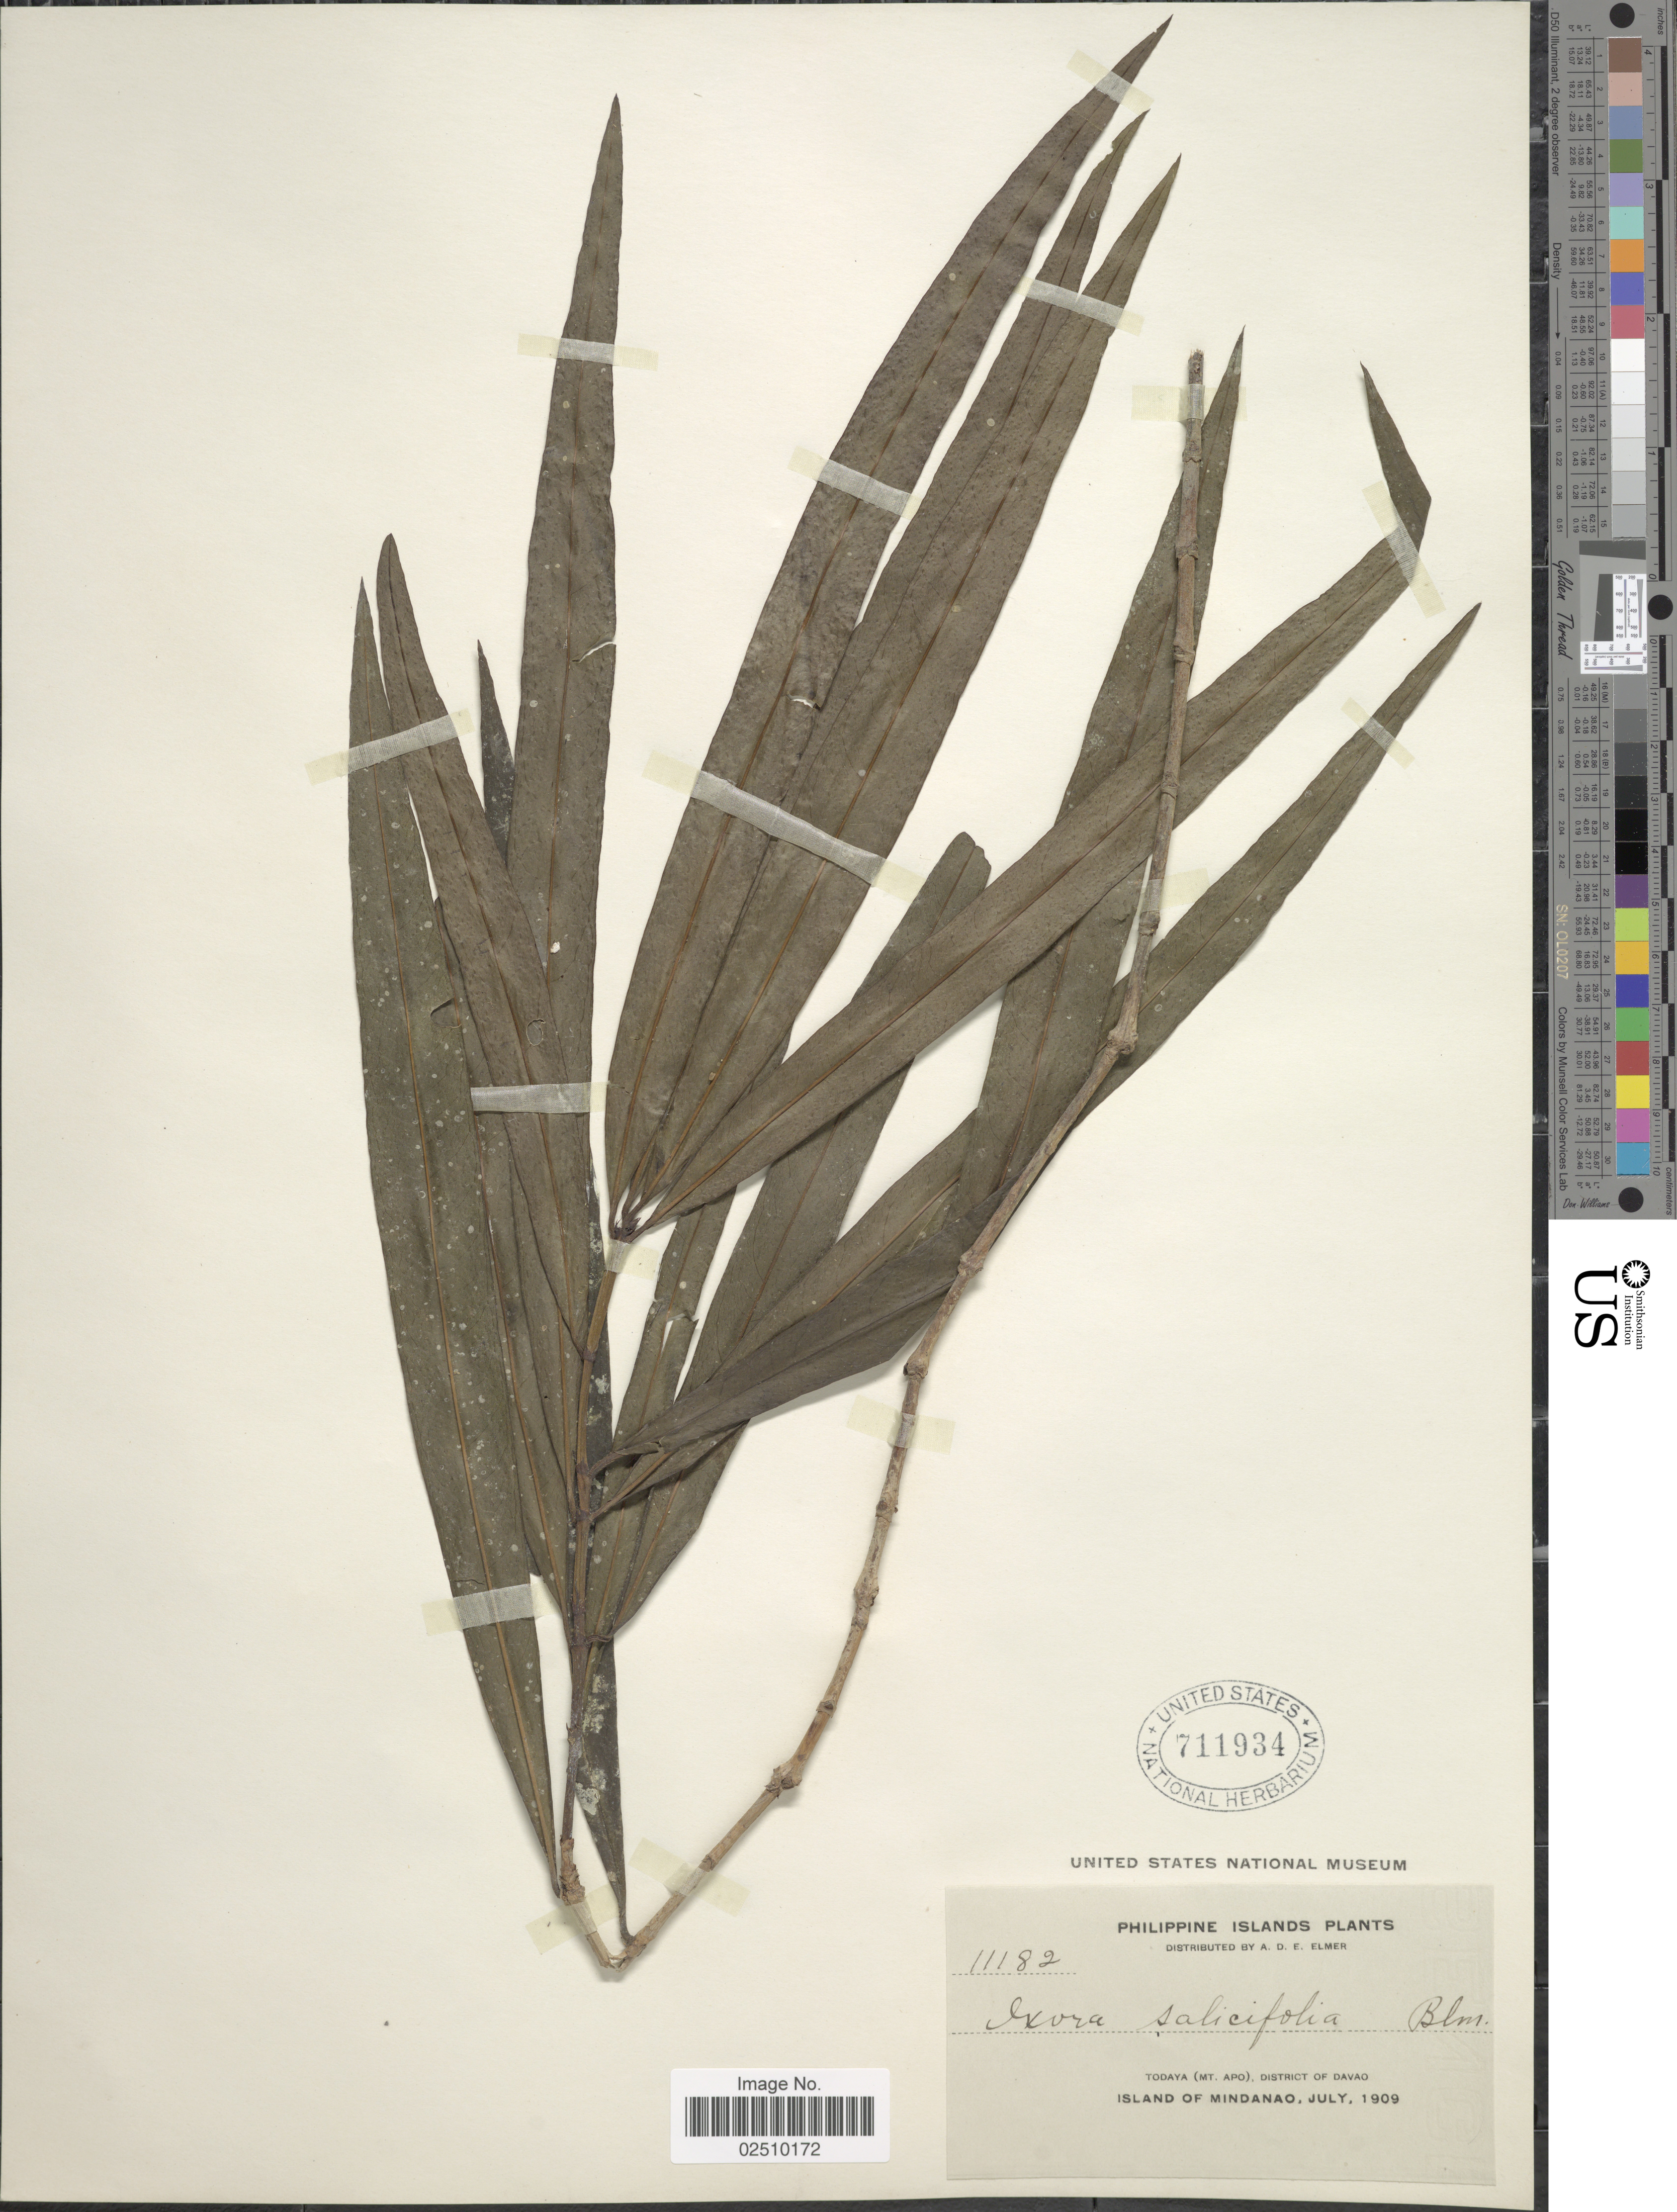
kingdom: Plantae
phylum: Tracheophyta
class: Magnoliopsida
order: Gentianales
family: Rubiaceae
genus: Ixora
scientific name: Ixora salicifolia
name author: (Blume) DC.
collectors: A. D. E. Elmer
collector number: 11182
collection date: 1909-07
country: Philippines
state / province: Davao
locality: Philippine Islands. Todaya (Mt. Apo), District of Davao. Island of Mindanao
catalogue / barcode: US 711934